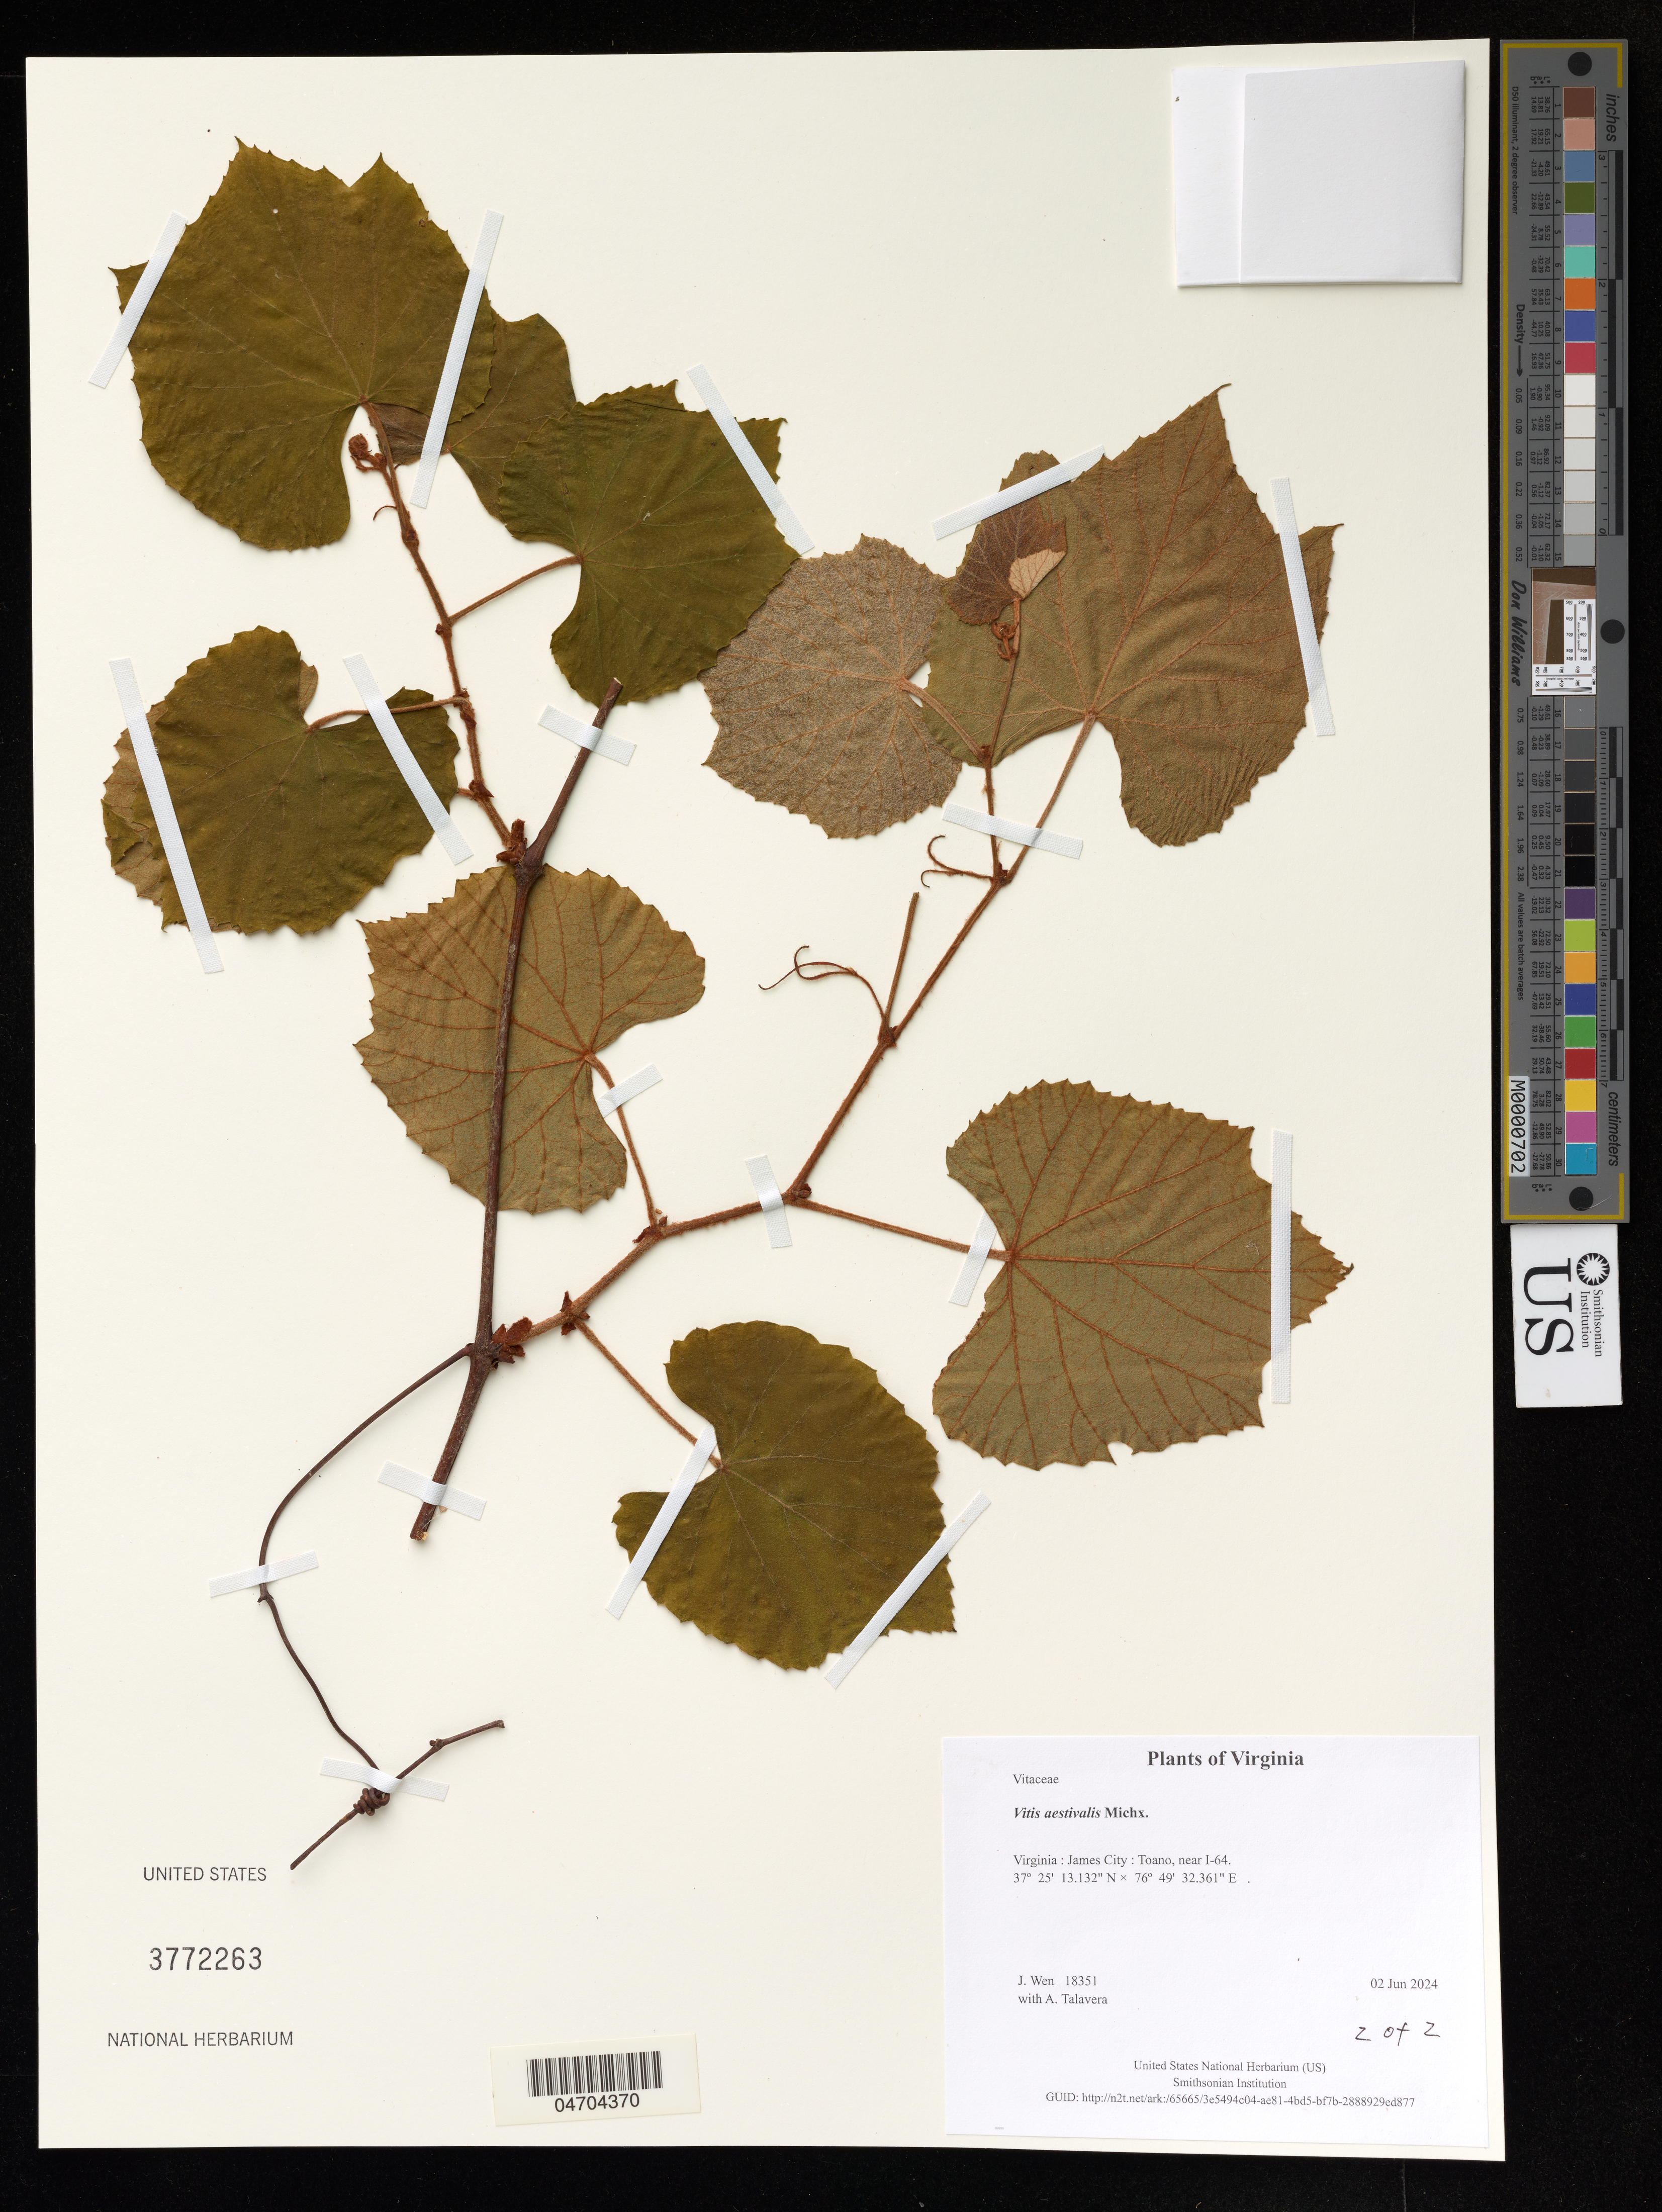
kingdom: Plantae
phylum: Tracheophyta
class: Magnoliopsida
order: Vitales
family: Vitaceae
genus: Vitis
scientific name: Vitis aestivalis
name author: Michx.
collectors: J. Wen & A. Talavera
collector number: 18351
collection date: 2024-06-02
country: United States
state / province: Virginia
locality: James City: Toano, near I-64.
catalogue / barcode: US 3772263